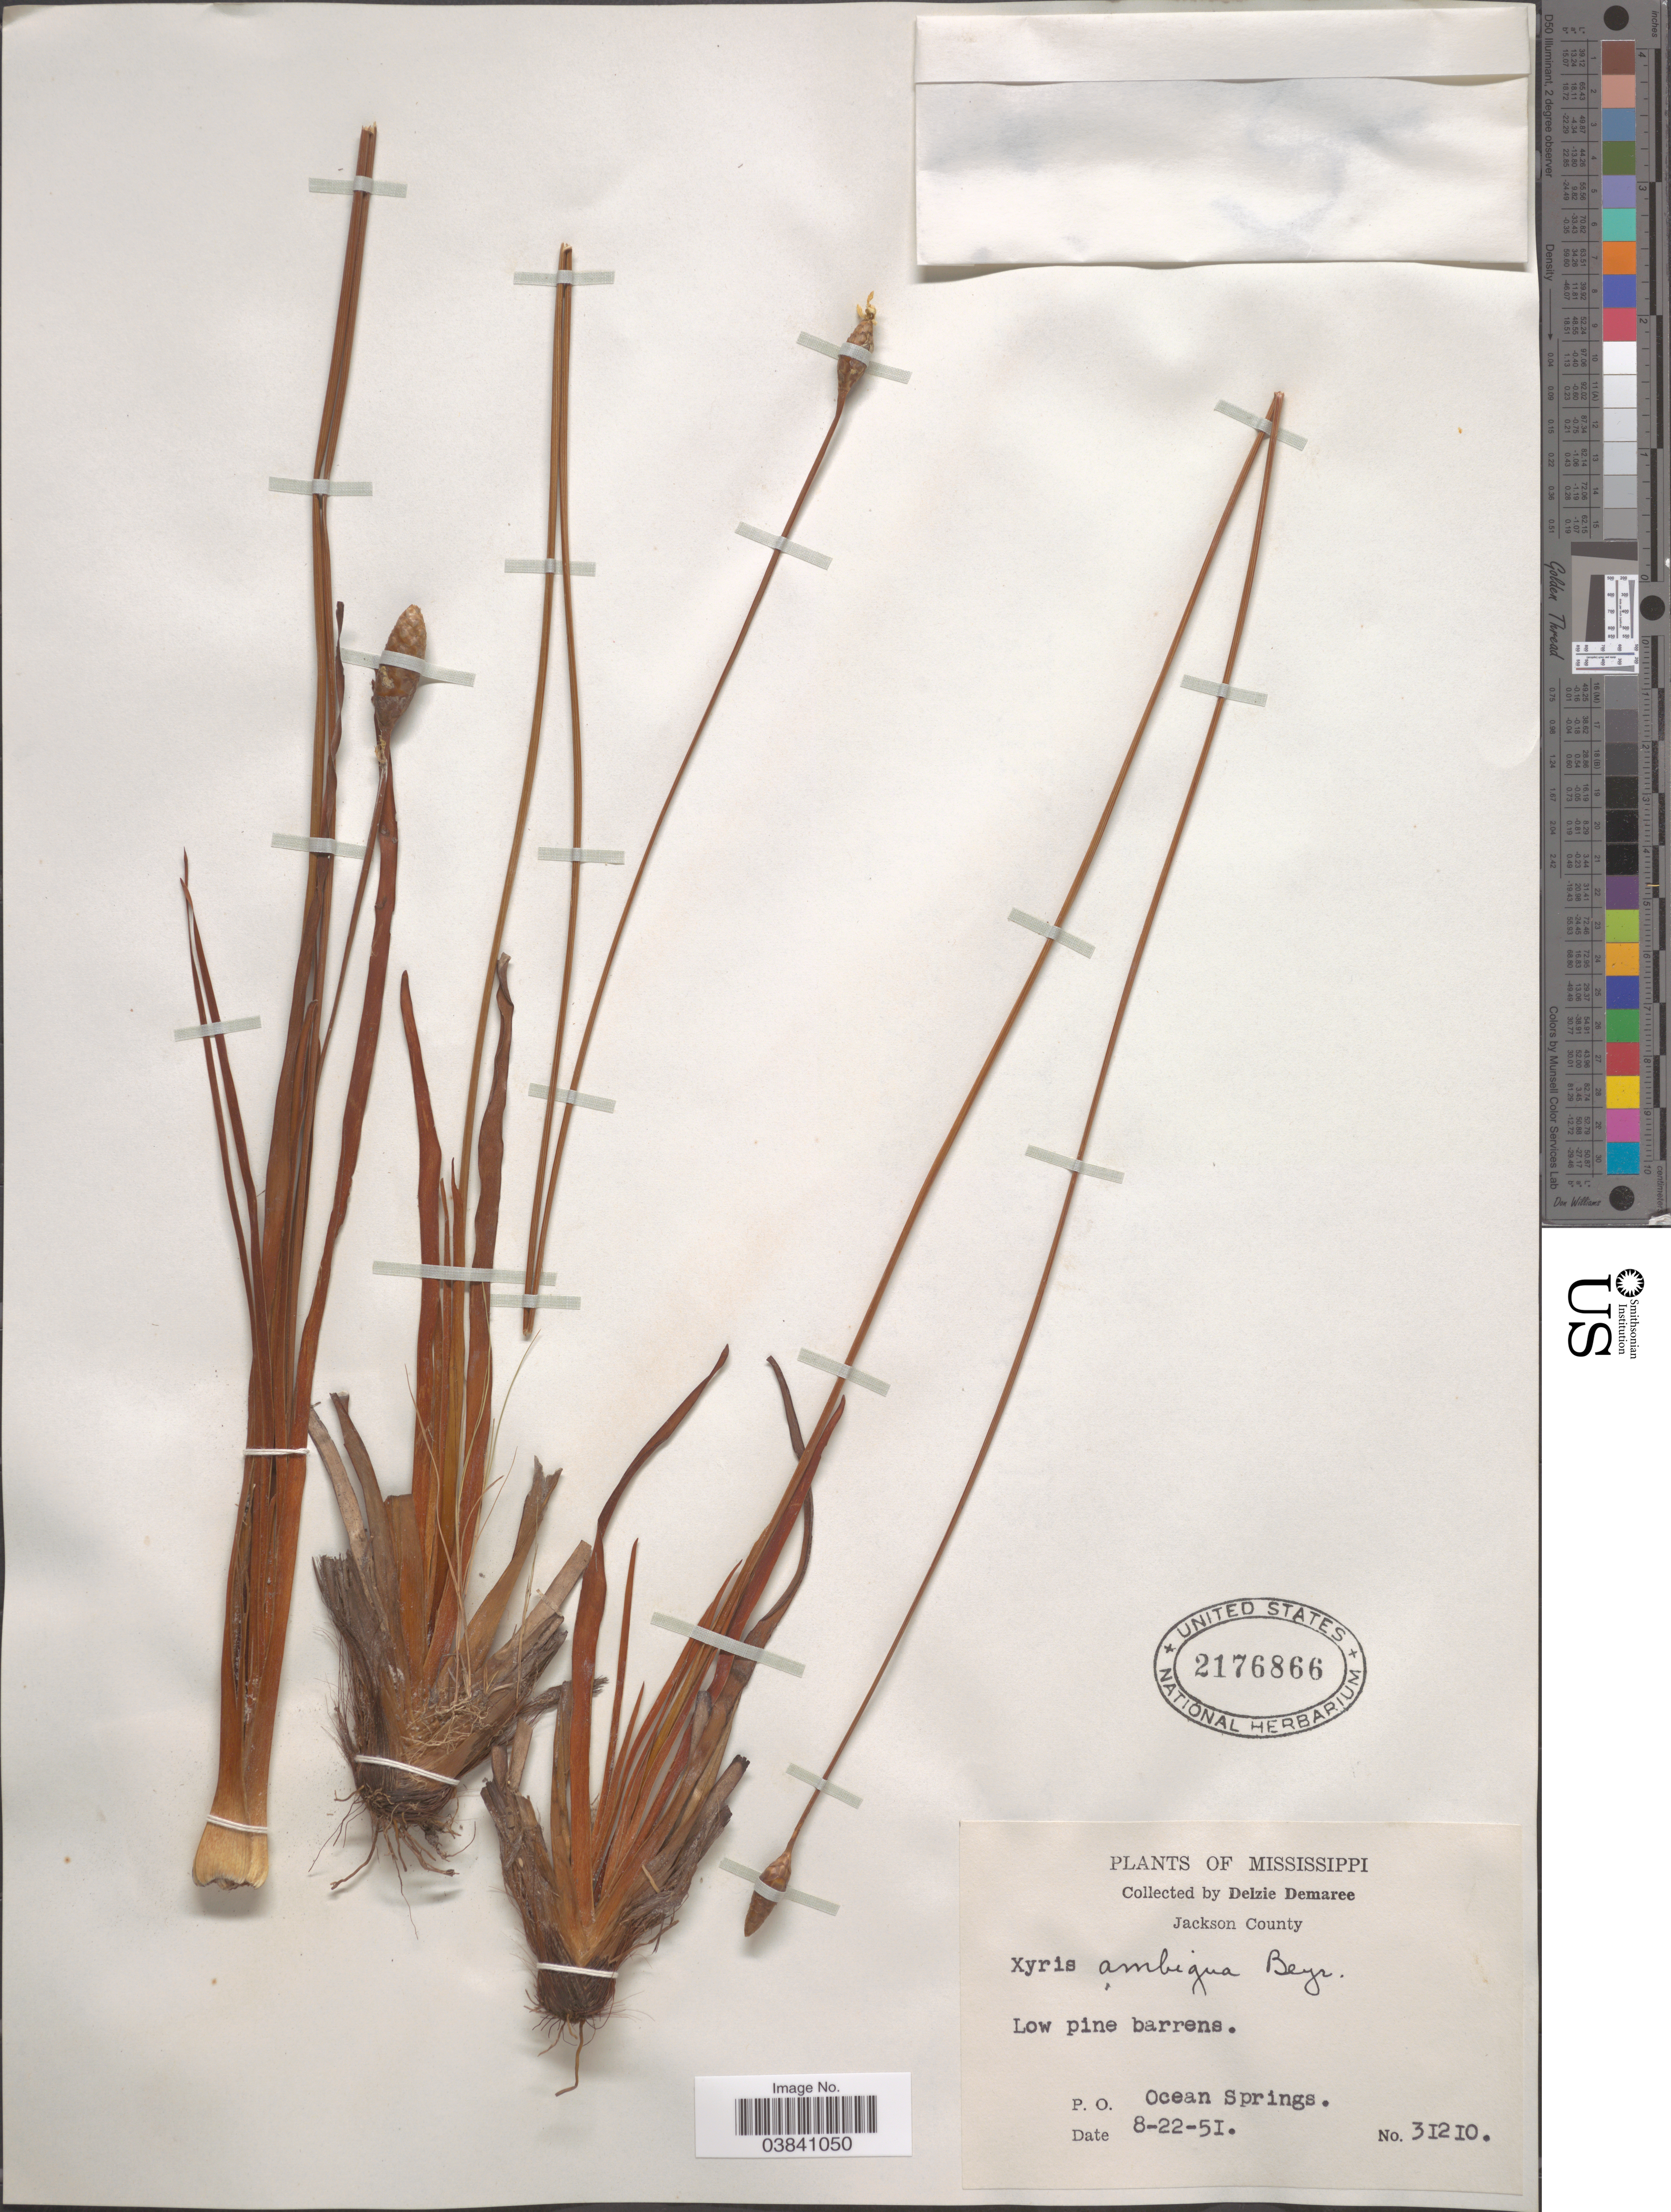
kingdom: Plantae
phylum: Tracheophyta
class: Liliopsida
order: Poales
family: Xyridaceae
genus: Xyris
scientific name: Xyris ambigua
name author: Beyr. ex Kunth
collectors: D. Demaree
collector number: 31210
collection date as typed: Transcribed d/m/y: 22/8/51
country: United States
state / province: Mississippi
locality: Jackson County. P. O. Ocean Springs.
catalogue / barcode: US 2176866